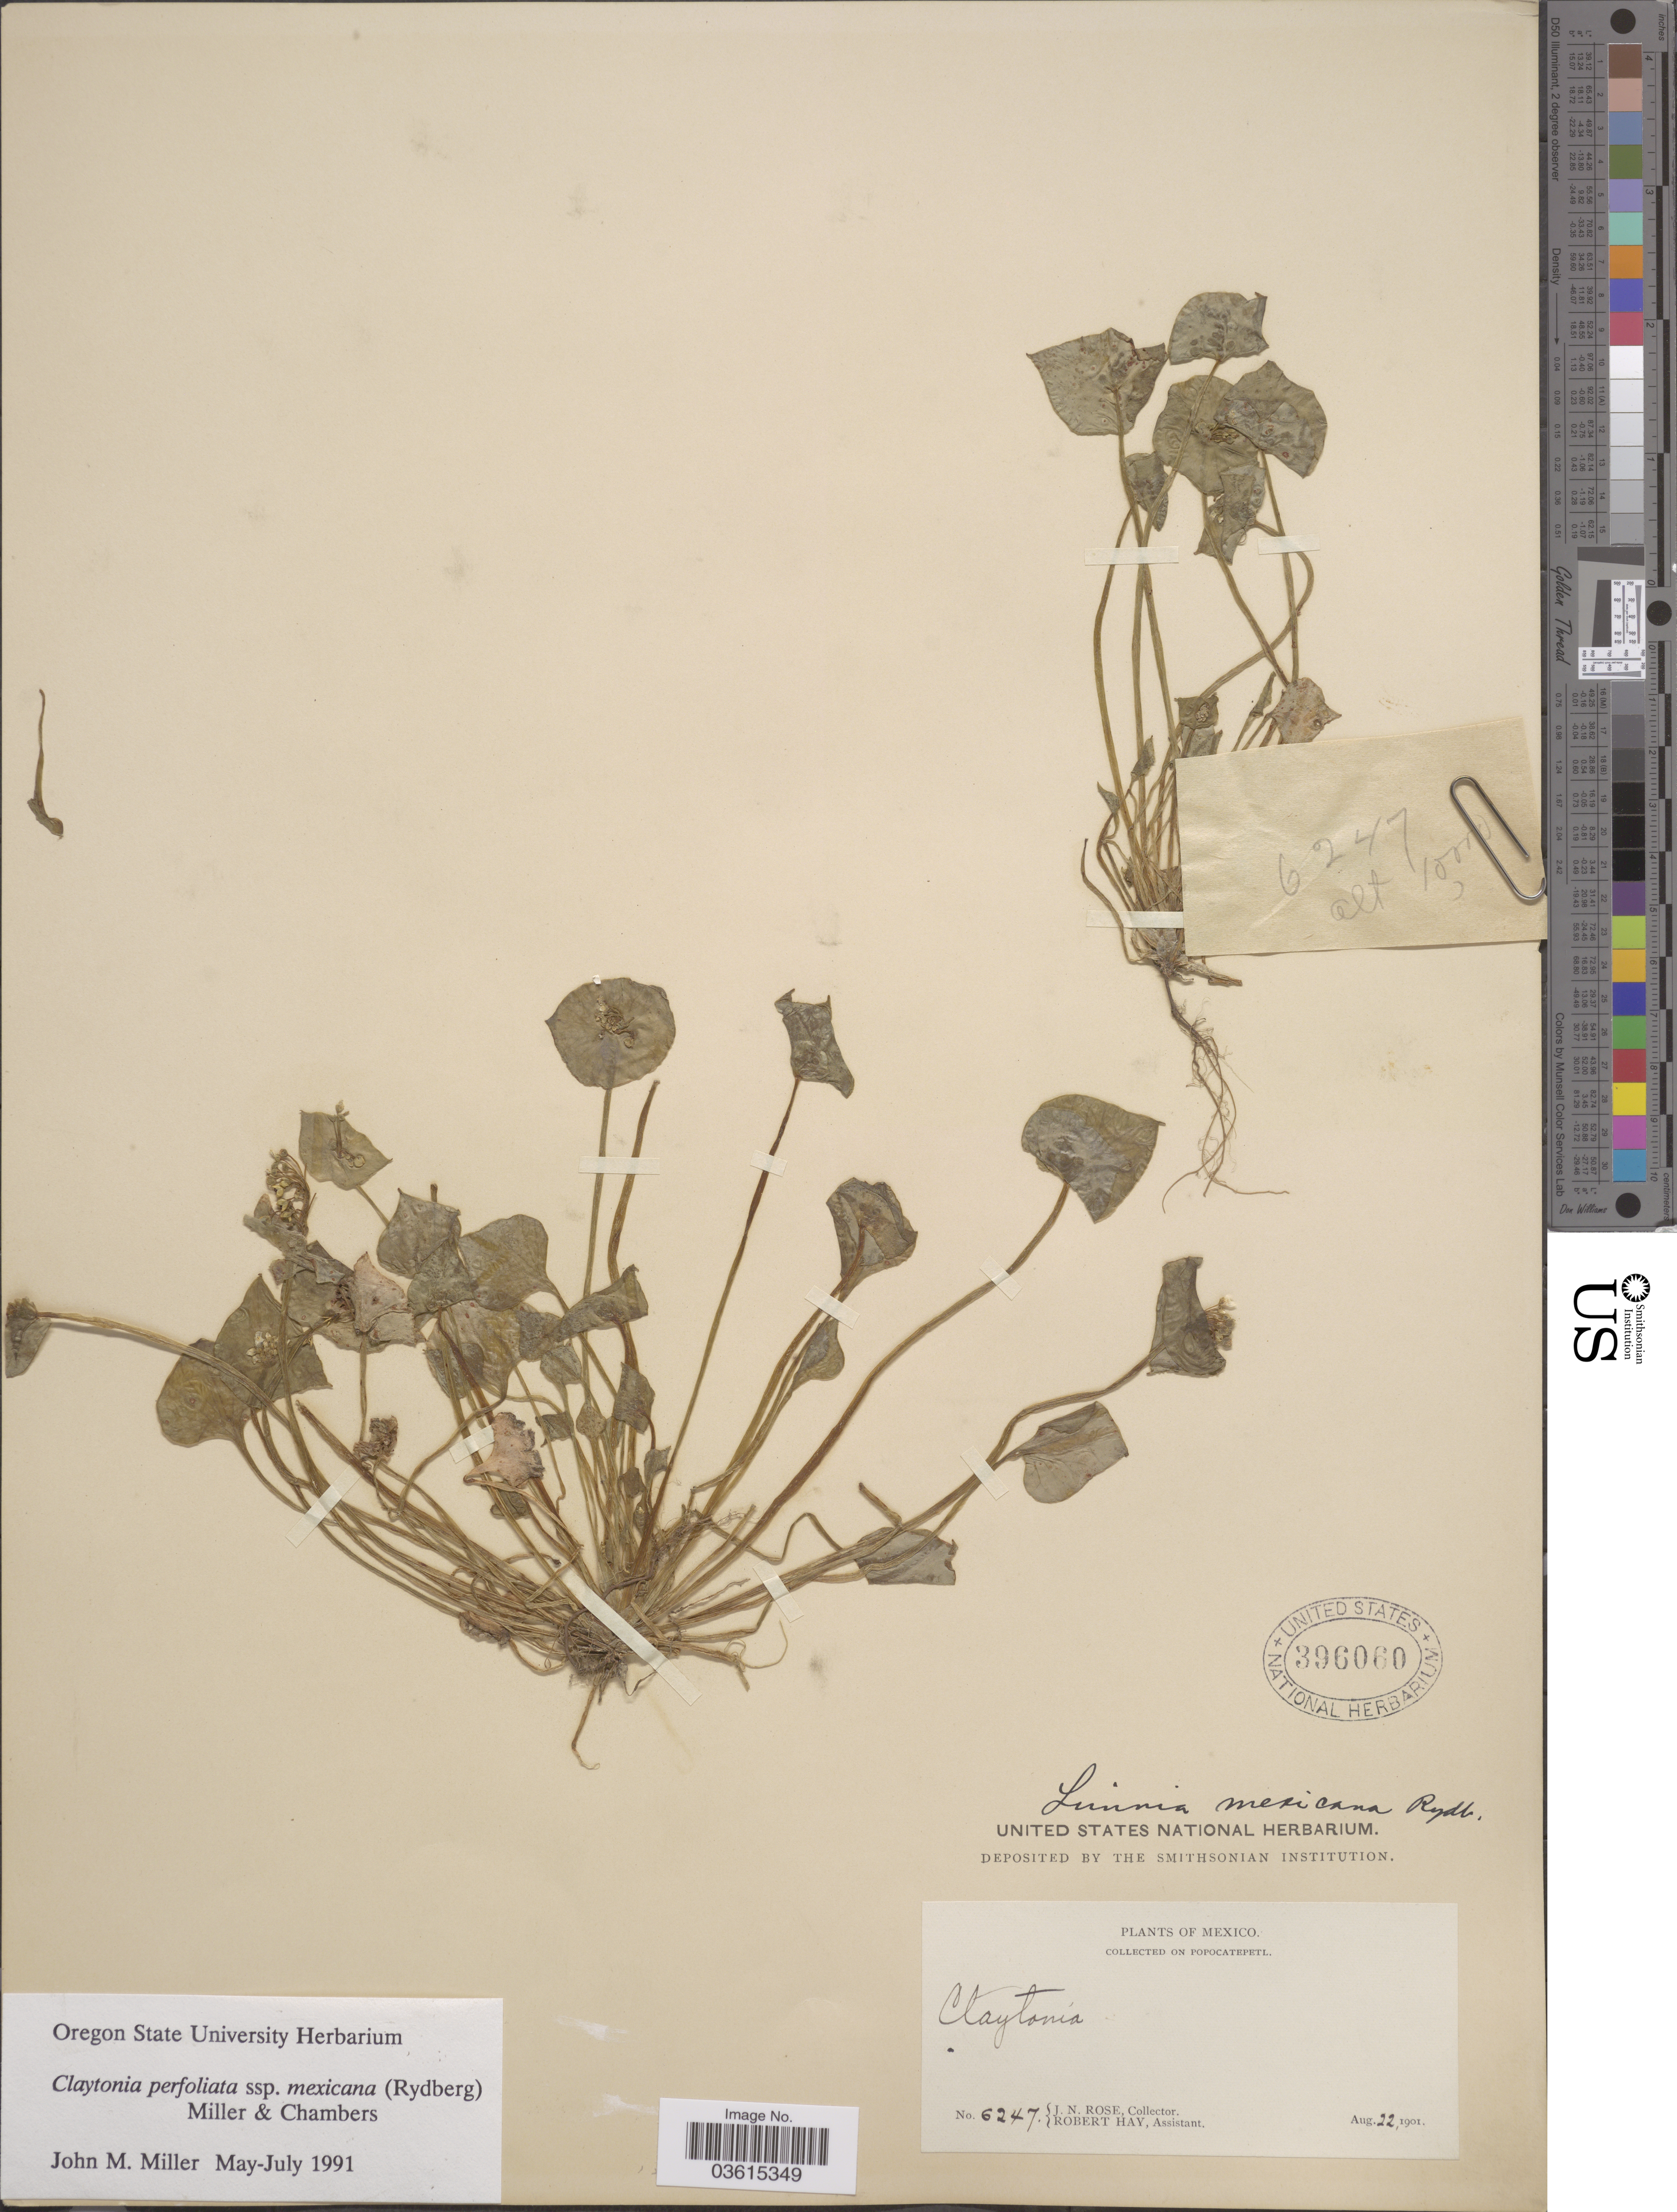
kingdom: Plantae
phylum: Tracheophyta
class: Magnoliopsida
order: Caryophyllales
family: Montiaceae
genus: Claytonia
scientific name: Claytonia perfoliata subsp. mexicana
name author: (Rydb.) Mill. & Chambers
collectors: J. N. Rose & R. H. Hay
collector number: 6247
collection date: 1901-08-22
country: Mexico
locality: On Popocatepetl.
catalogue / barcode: US 396060